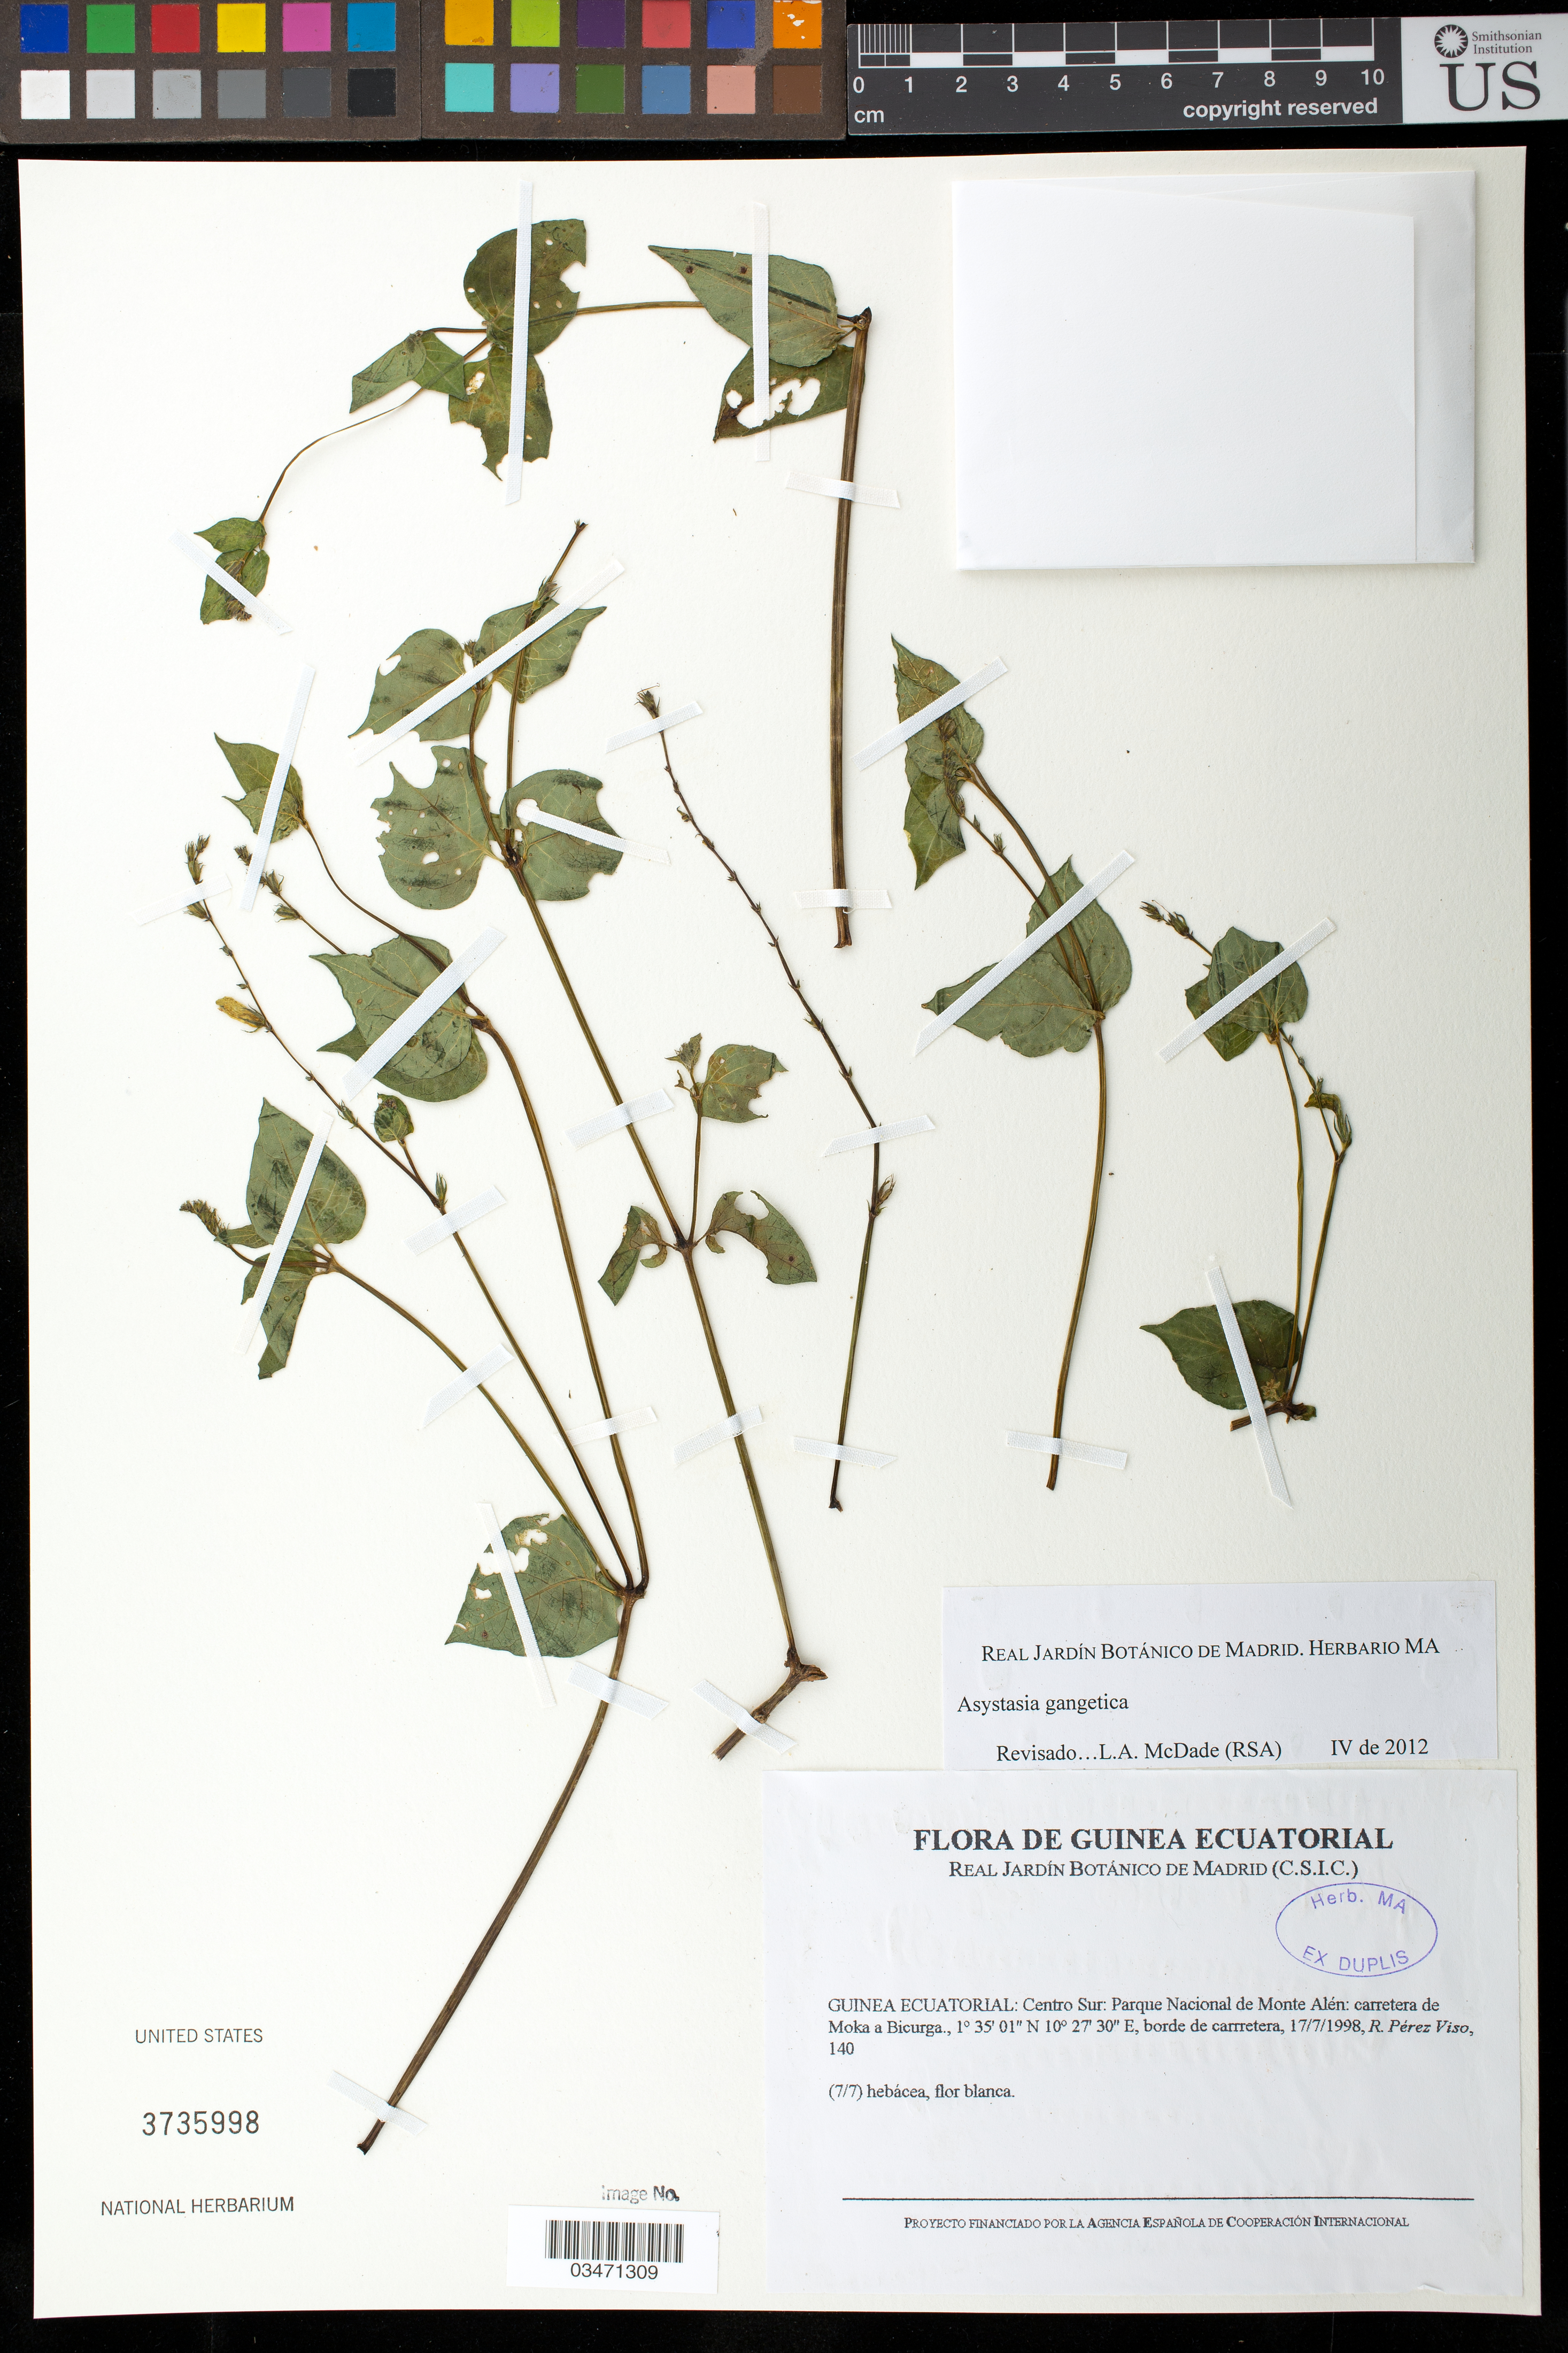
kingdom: Plantae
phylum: Tracheophyta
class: Magnoliopsida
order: Lamiales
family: Acanthaceae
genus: Asystasia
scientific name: Asystasia gangetica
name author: (L.) T. Anderson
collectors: R. Perez Viso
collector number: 140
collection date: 1998-07-17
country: Equatorial Guinea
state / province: Centro Sur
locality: Parque Nacional de Monte Alén; carrerera de Moka a Bicurga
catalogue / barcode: US 3735998